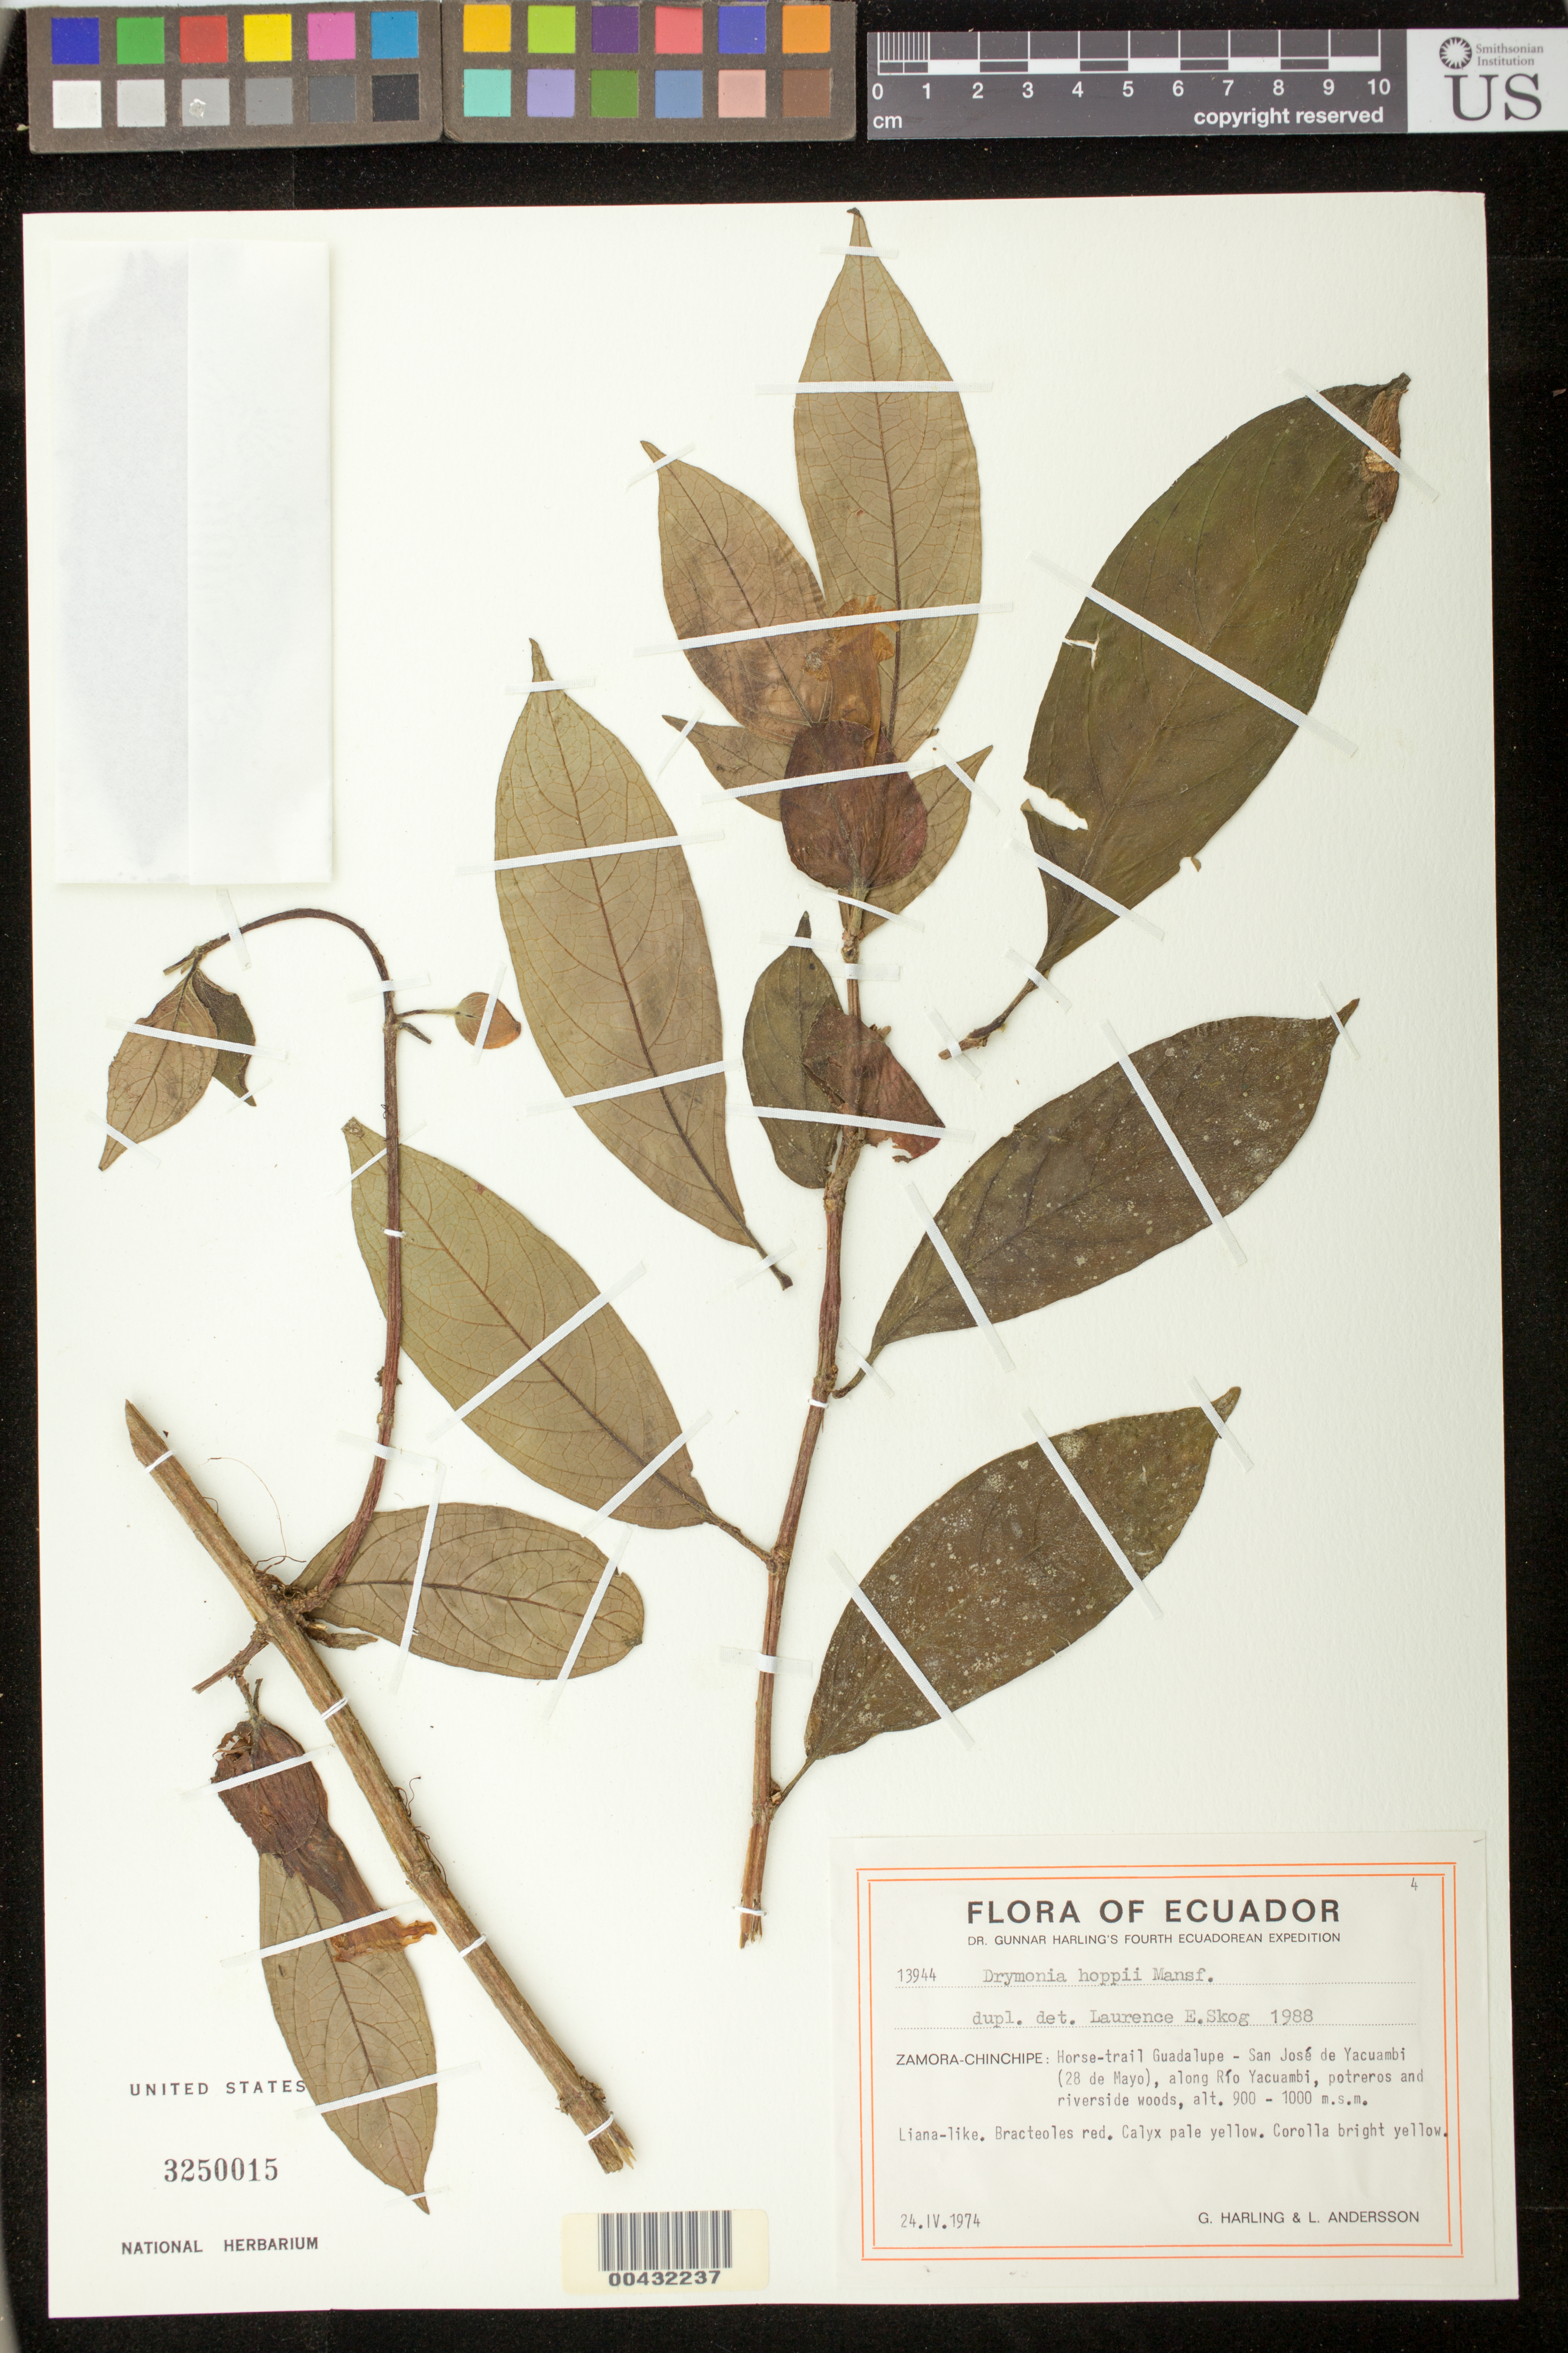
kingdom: Plantae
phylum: Tracheophyta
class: Magnoliopsida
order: Lamiales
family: Gesneriaceae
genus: Drymonia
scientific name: Drymonia hoppii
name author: (Mansf.) Wiehler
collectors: G. Harling & L. Andersson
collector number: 13944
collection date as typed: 24 Apr 1974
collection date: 1974-04-24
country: Ecuador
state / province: Zamora-Chinchipe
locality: Horse trail Guadalupe to San Jose de Yacauambi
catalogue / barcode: US 3250015